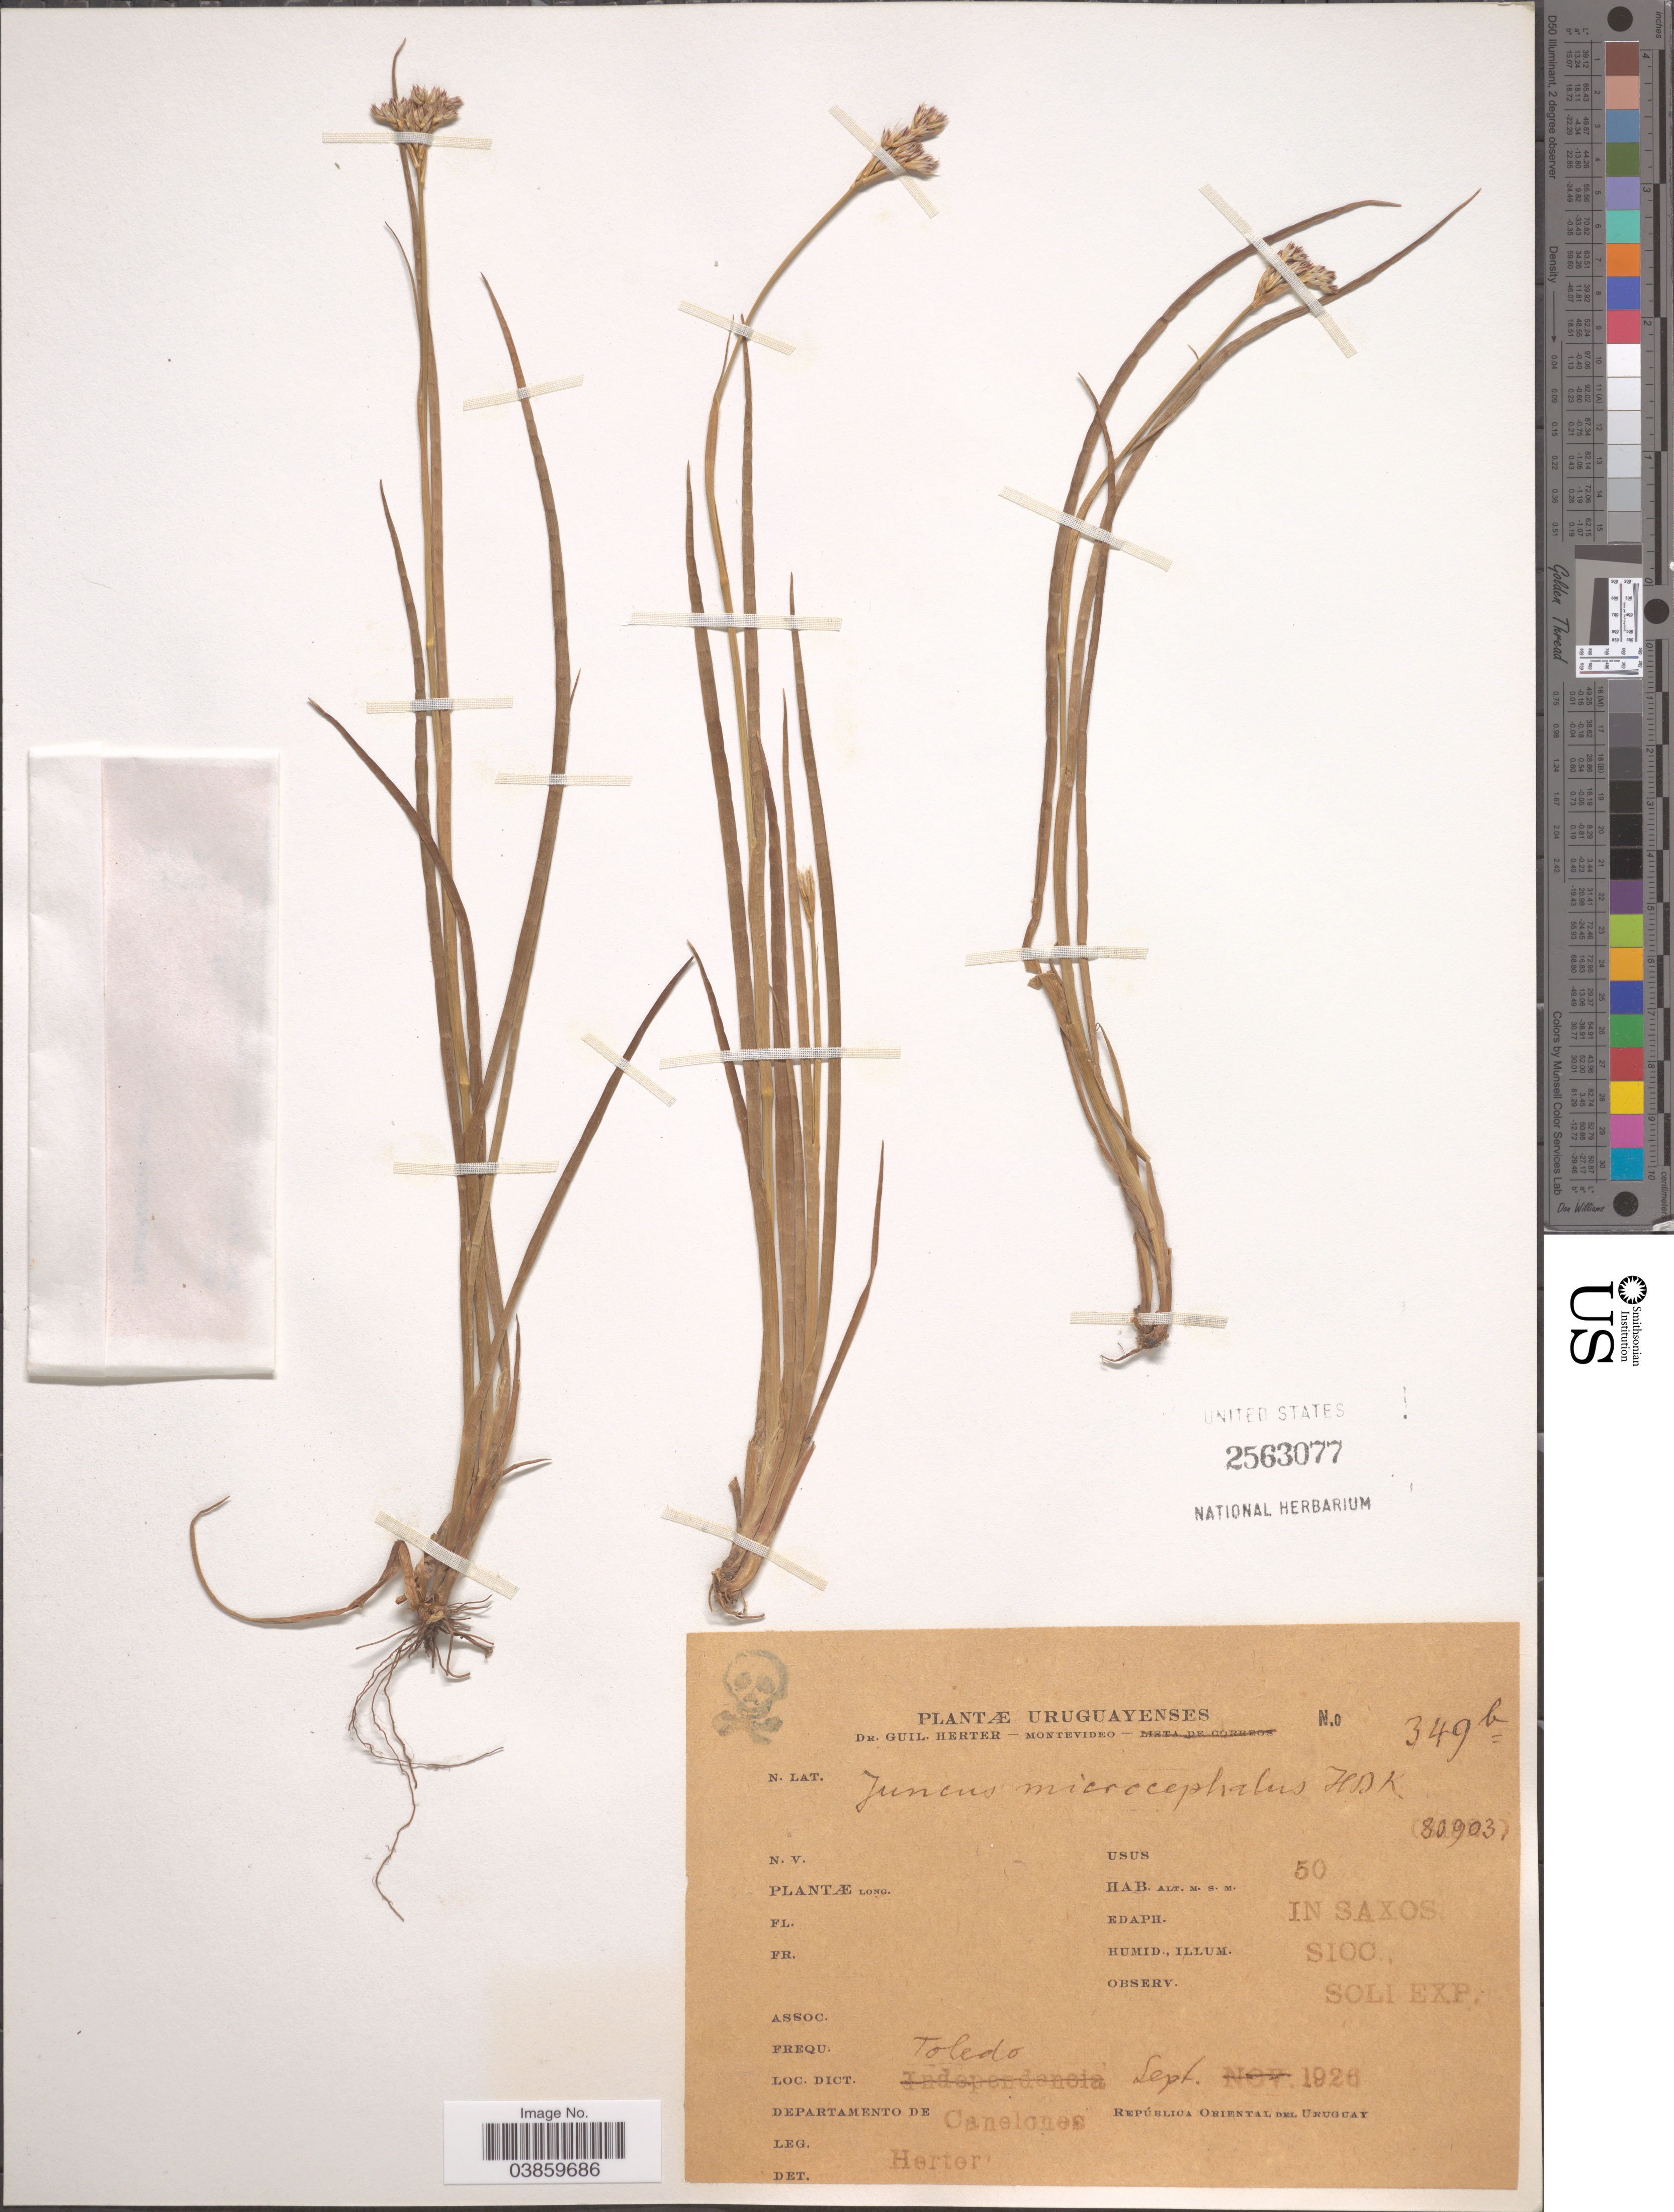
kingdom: Plantae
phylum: Tracheophyta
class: Liliopsida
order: Poales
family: Juncaceae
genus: Juncus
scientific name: Juncus microcephalus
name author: Kunth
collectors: G. Herter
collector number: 349b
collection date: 1926-09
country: Uruguay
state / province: Canelones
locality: Toledo. Departamento de Canelones. República Oriental del Uruguay.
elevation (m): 50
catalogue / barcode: US 2563077